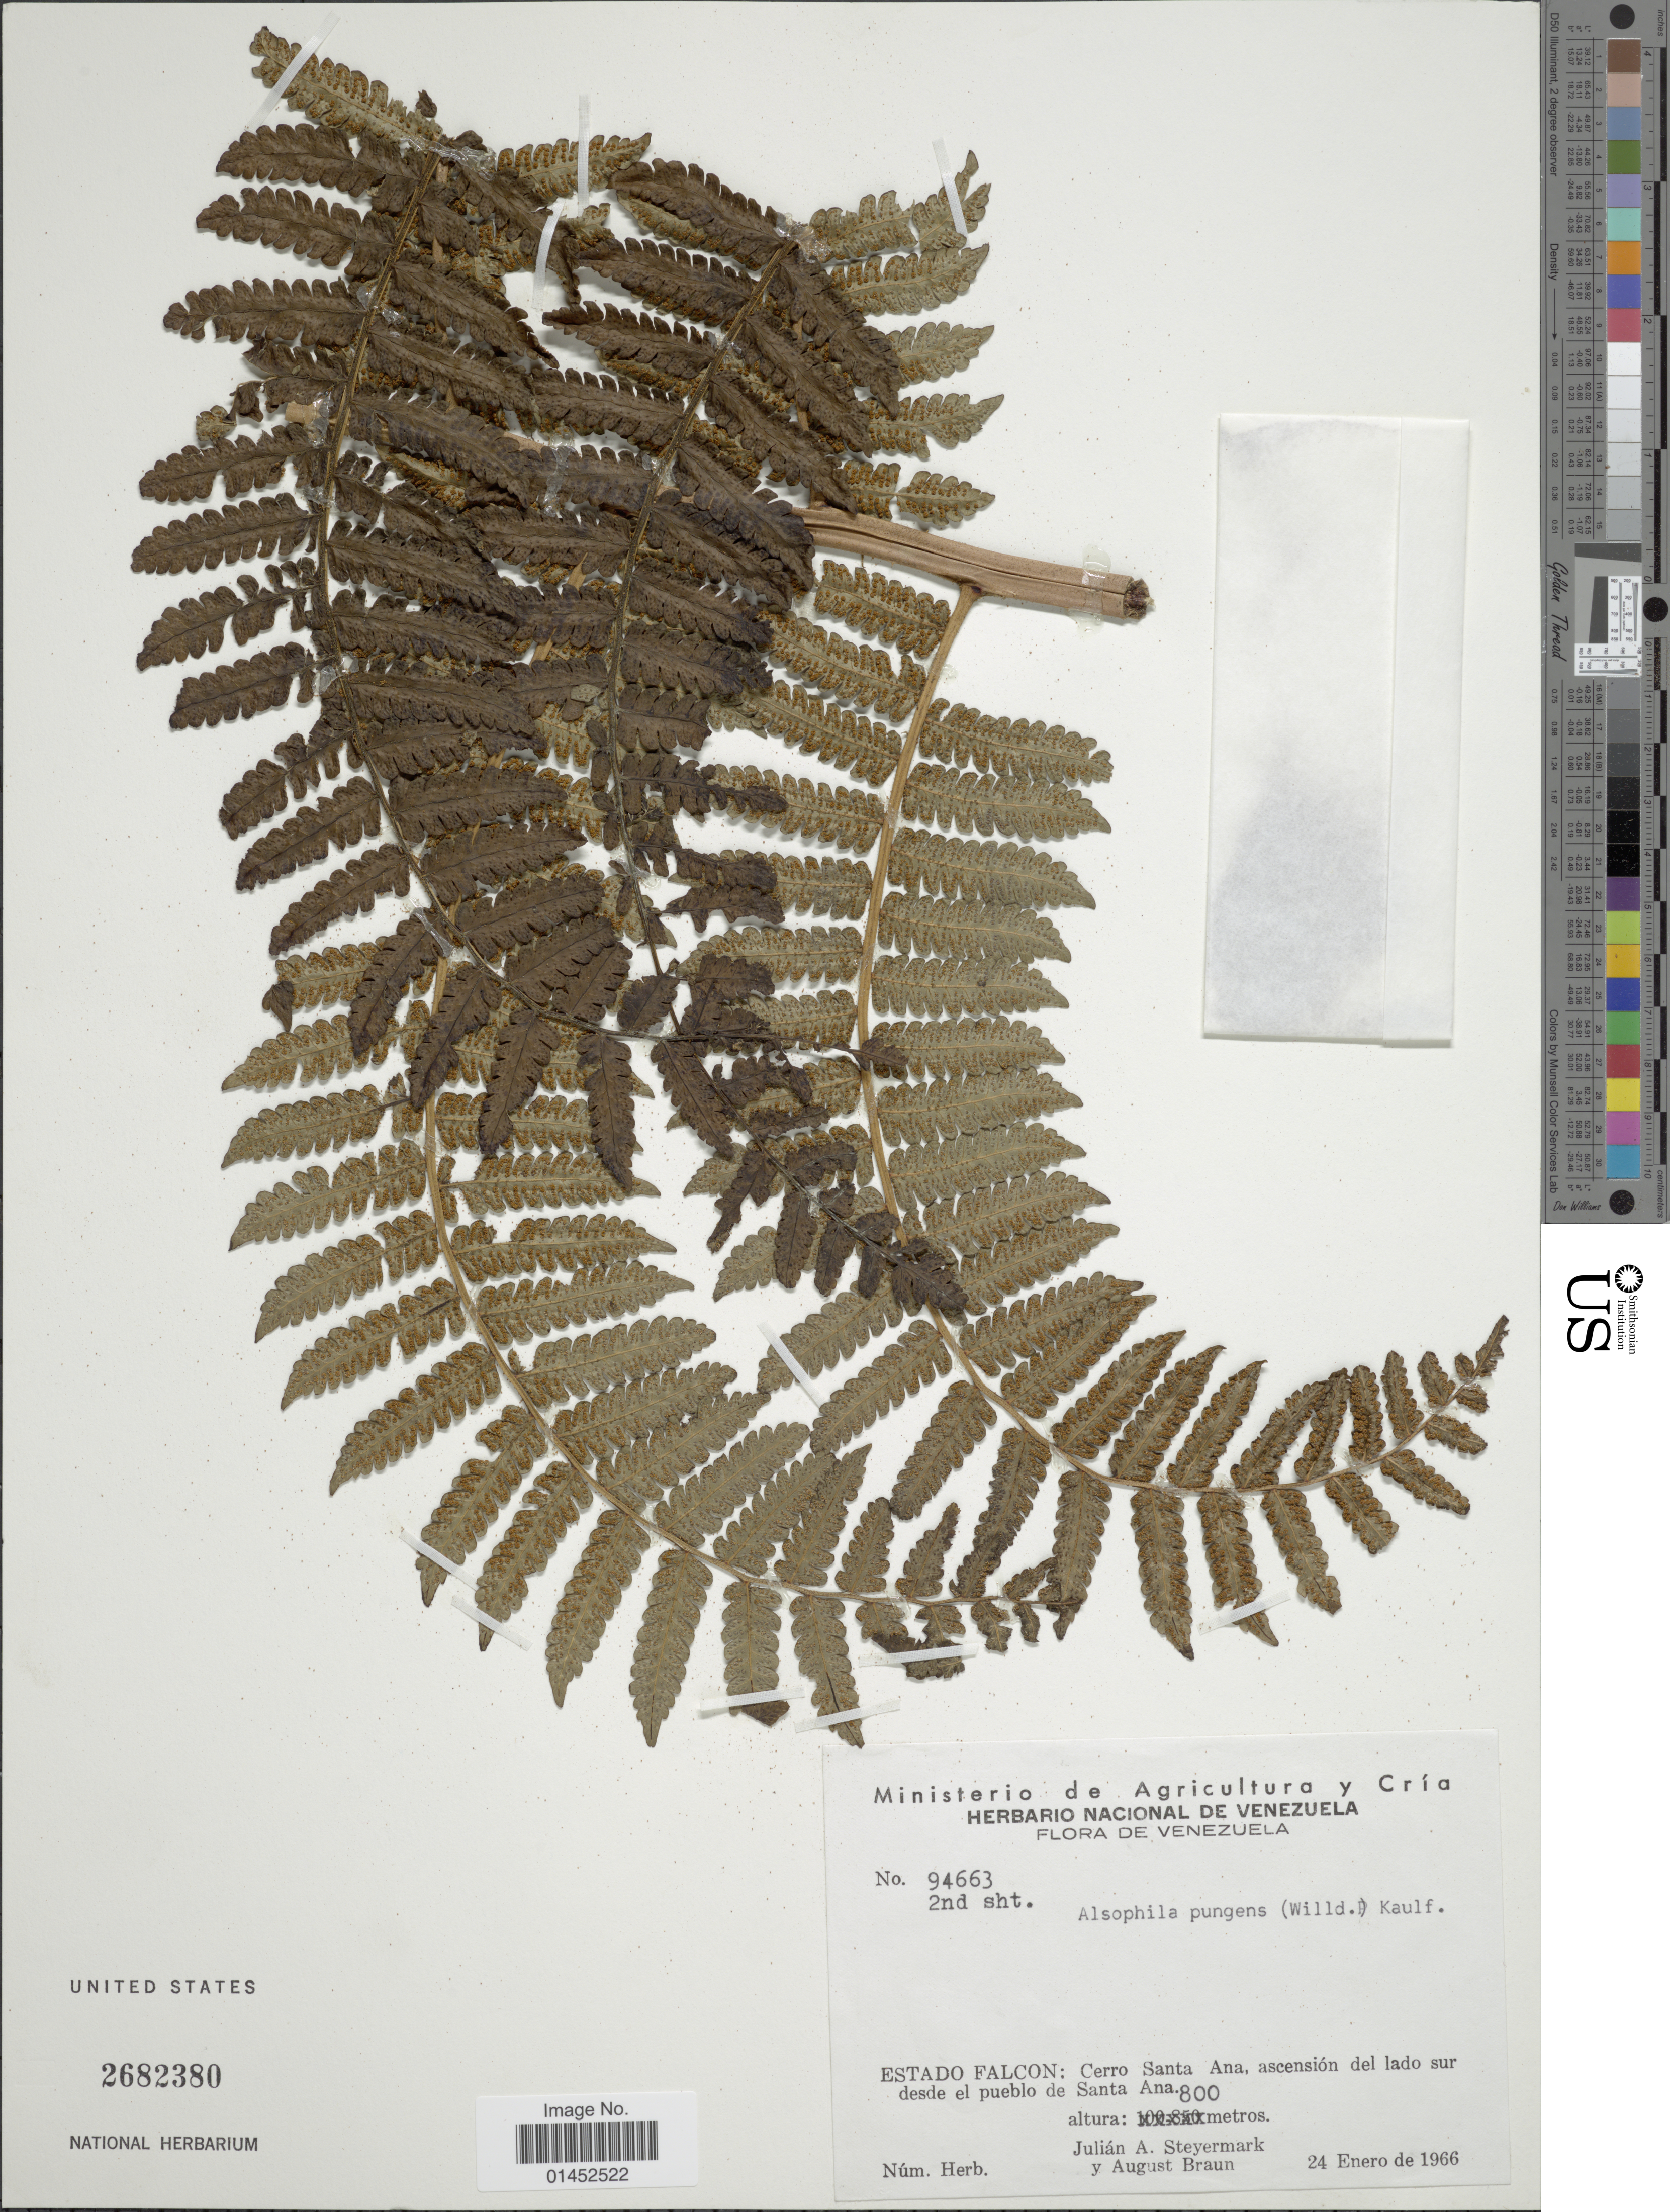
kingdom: Plantae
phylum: Tracheophyta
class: Polypodiopsida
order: Cyatheales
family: Cyatheaceae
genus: Cyathea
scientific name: Cyathea pungens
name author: (Willd.) Domin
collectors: J. Steyermark & A. Braun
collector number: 94663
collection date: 1966-01-24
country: Venezuela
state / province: Falcón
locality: Estado Falcon: Cerro Santa Ana, ascención del lado sur desde el pueblo de Santa Ana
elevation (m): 800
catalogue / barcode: US 2682380